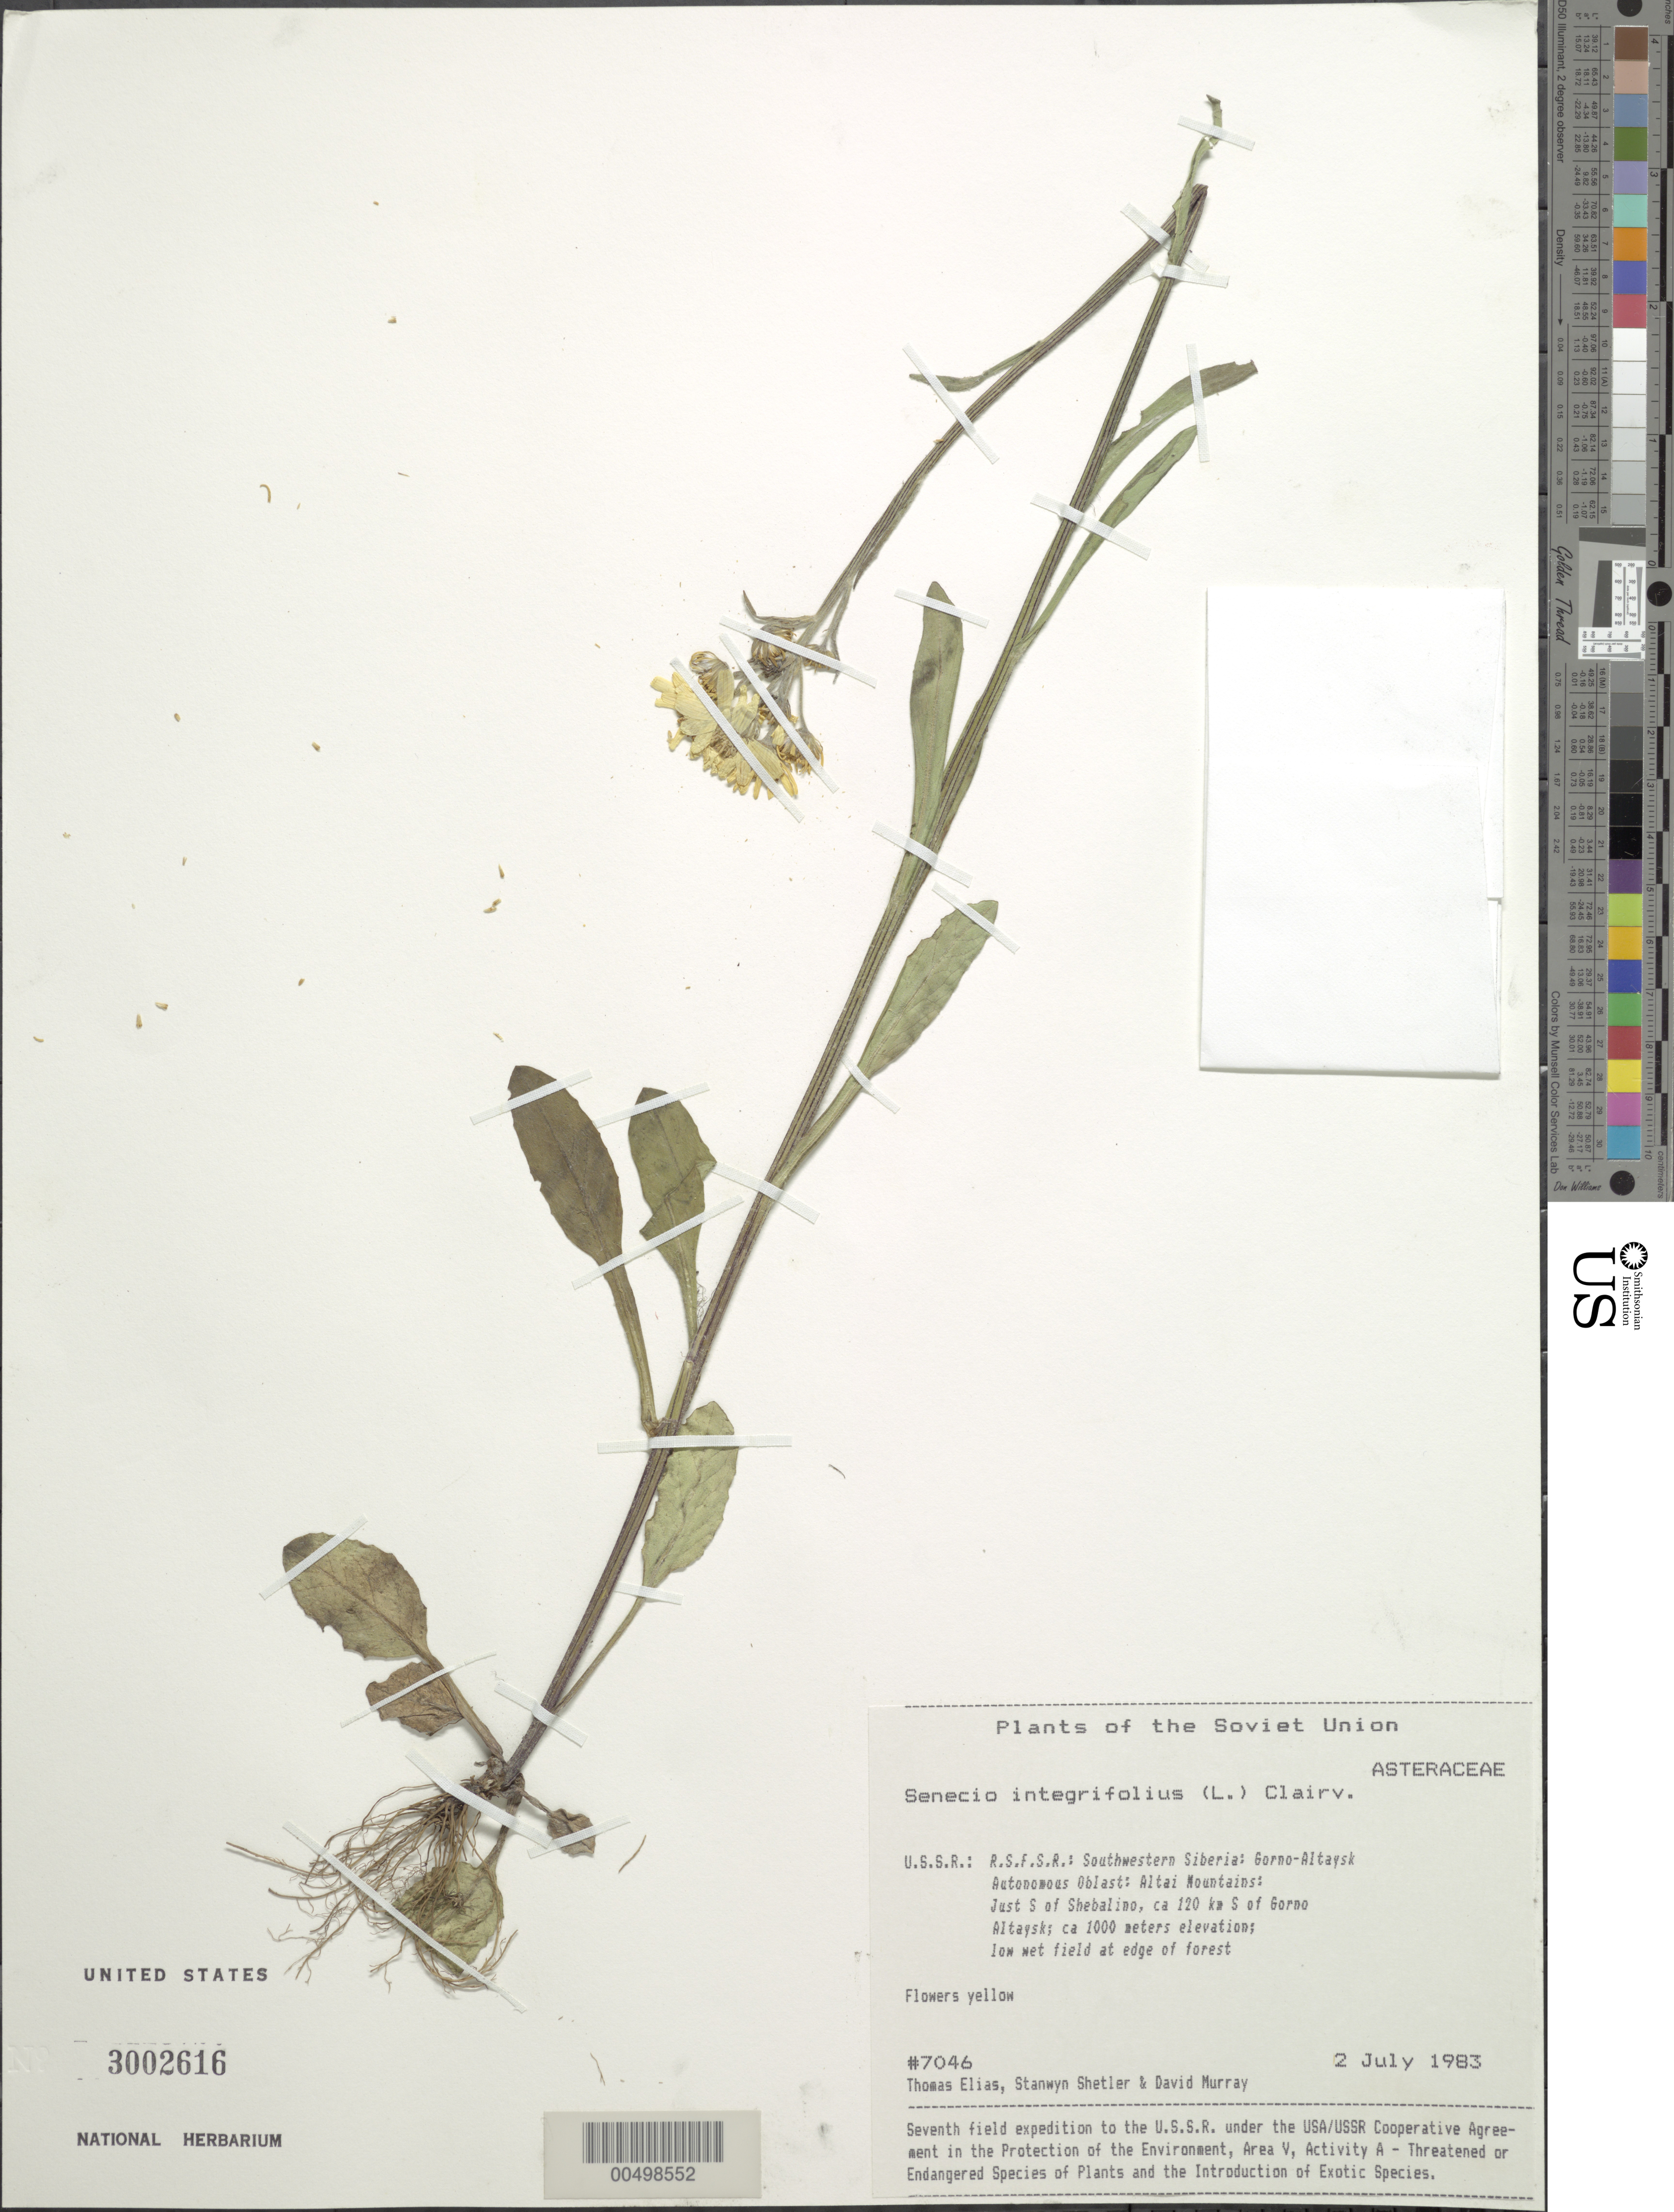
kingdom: Plantae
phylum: Tracheophyta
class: Magnoliopsida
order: Asterales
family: Asteraceae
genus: Senecio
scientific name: Senecio integrifolius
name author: (L.) Clairv.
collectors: T. Elias, S. Shetler & D. F. Murray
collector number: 7046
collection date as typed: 02 Jul 1983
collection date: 1983-07-02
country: Russian Federation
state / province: Altai Republic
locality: Altai Mountains, just S of Shebalino, ca. 120 km S of Gorno-Altaysk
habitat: low wet field at edge of forest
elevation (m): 1000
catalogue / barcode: US 3002616